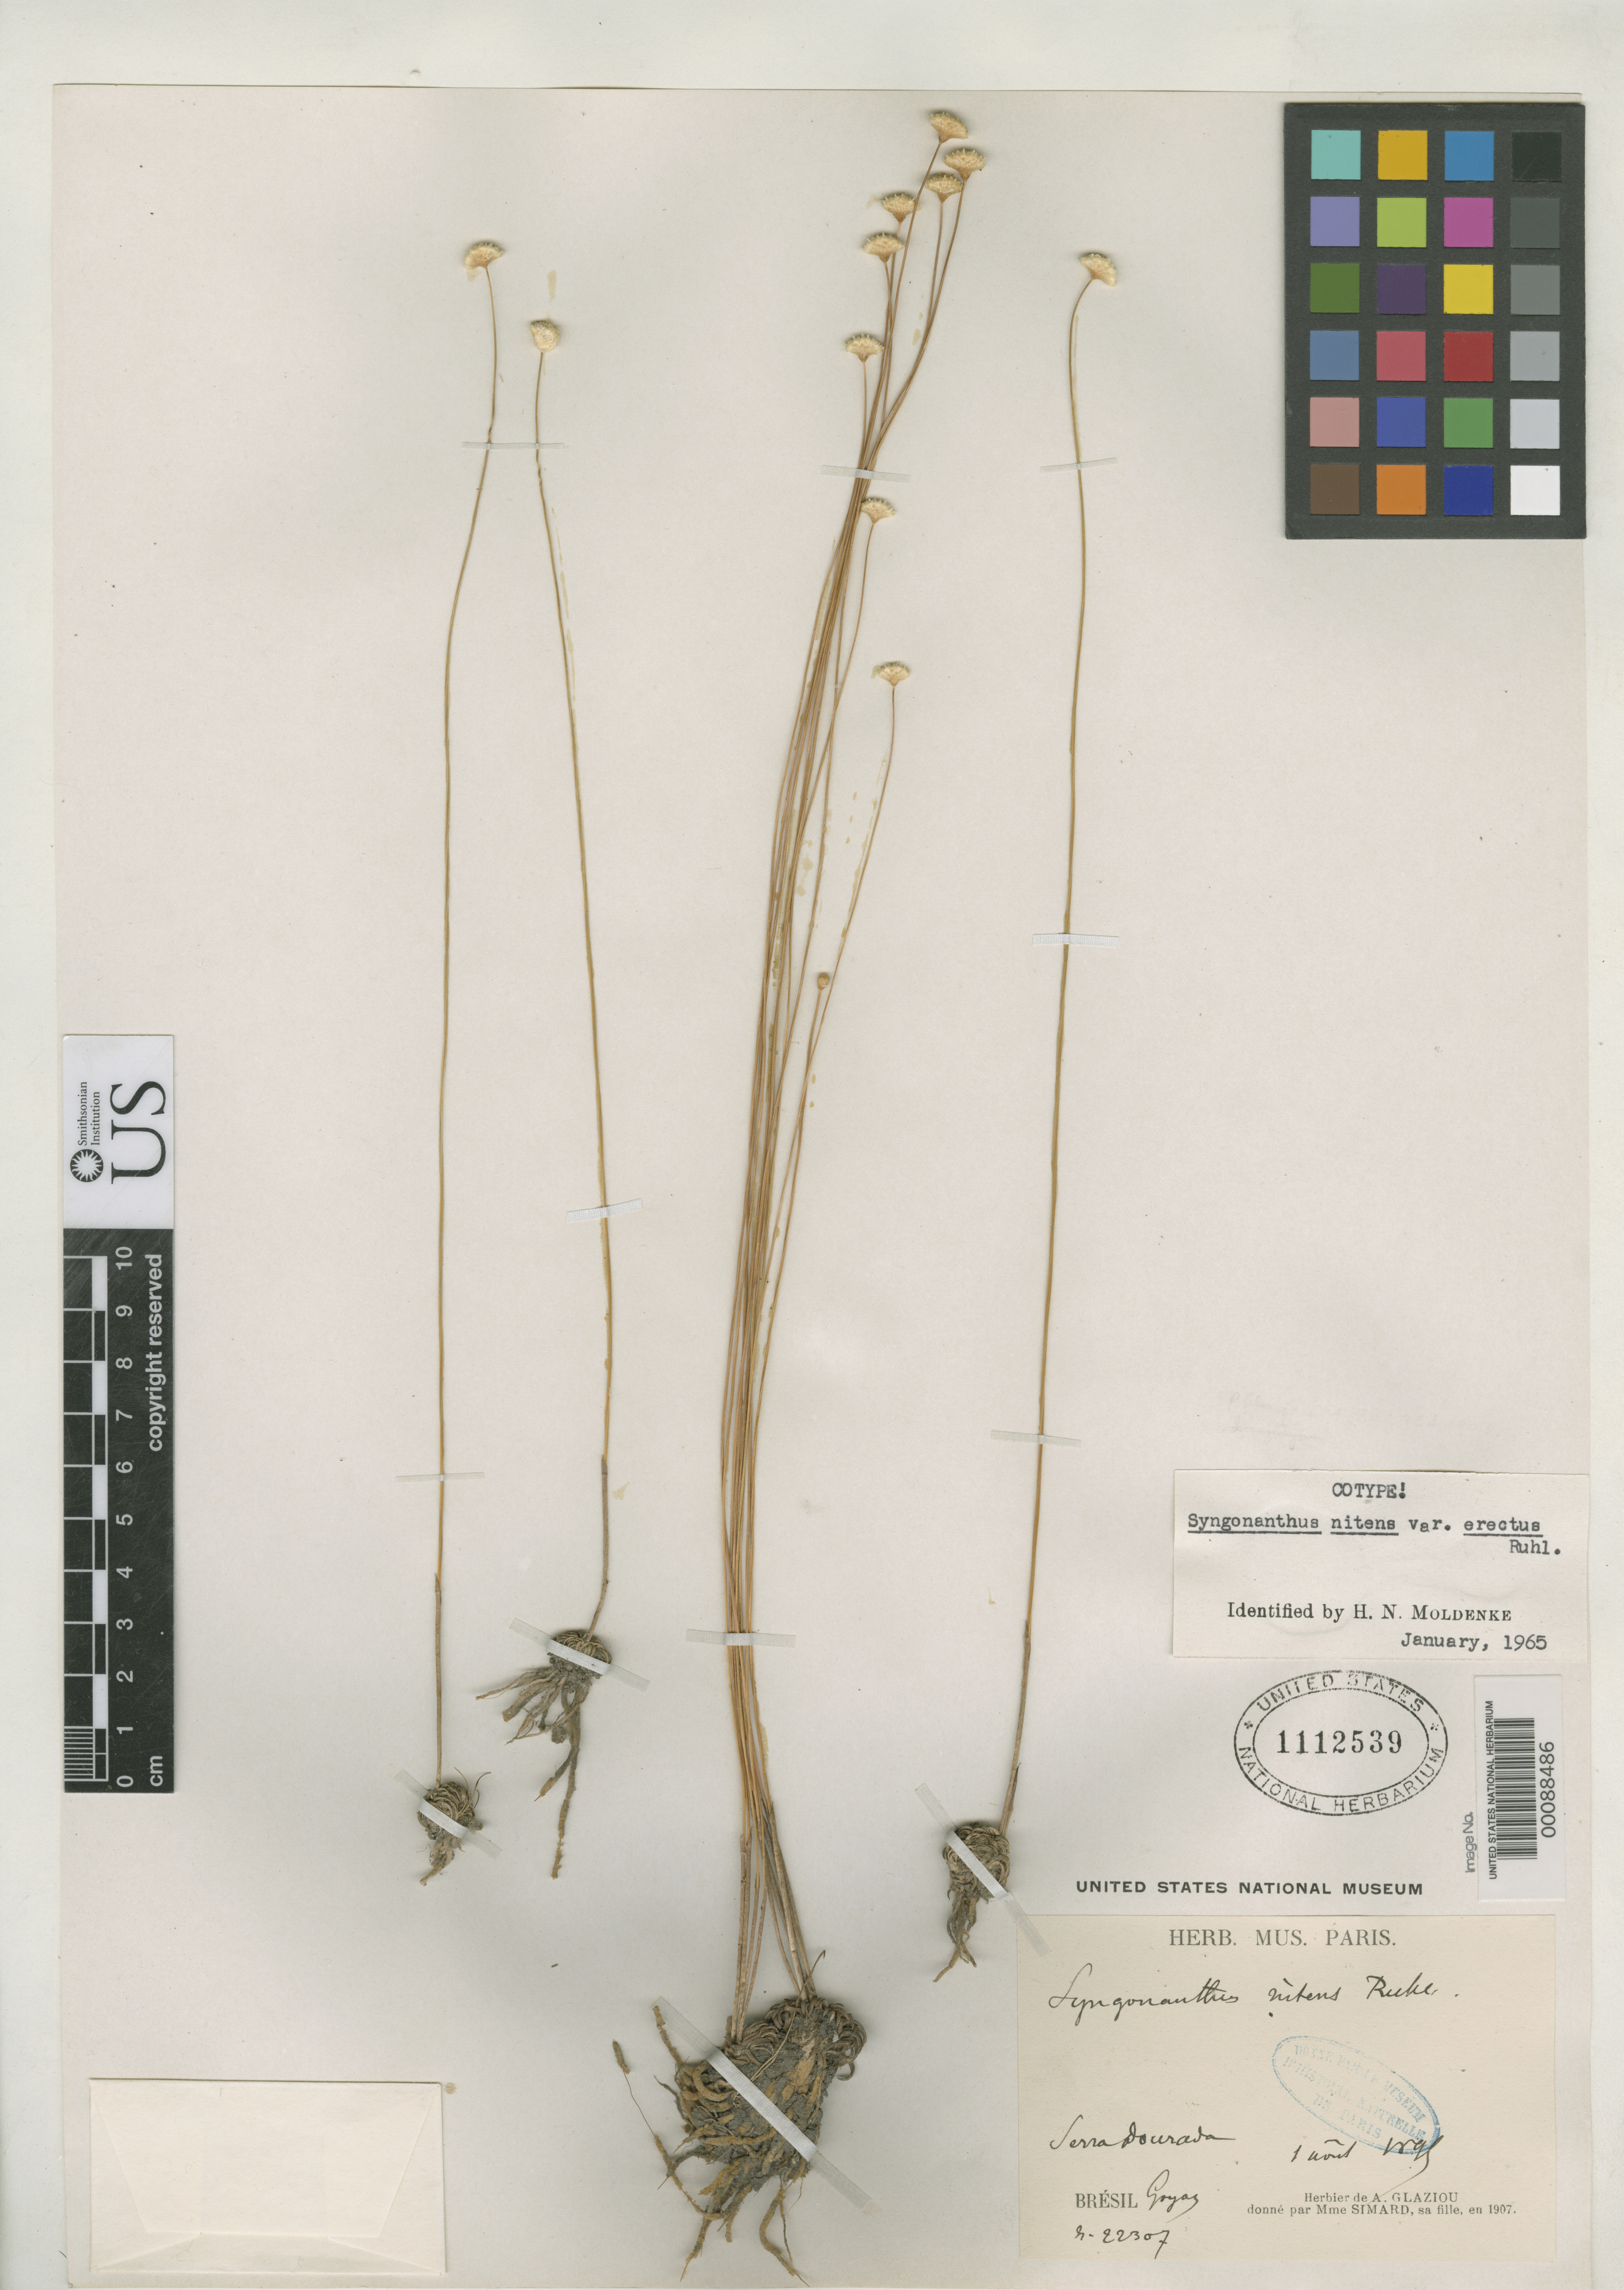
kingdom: Plantae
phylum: Tracheophyta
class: Liliopsida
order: Poales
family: Eriocaulaceae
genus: Syngonanthus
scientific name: Syngonanthus nitens var. erecta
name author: Ruhland in Engl.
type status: Syntype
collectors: A. F. M. Glaziou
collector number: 22307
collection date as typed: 01 Aug 1895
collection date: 1895-08-01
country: Brazil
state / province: Goiás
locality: Serra Bourada.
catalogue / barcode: US 1112539